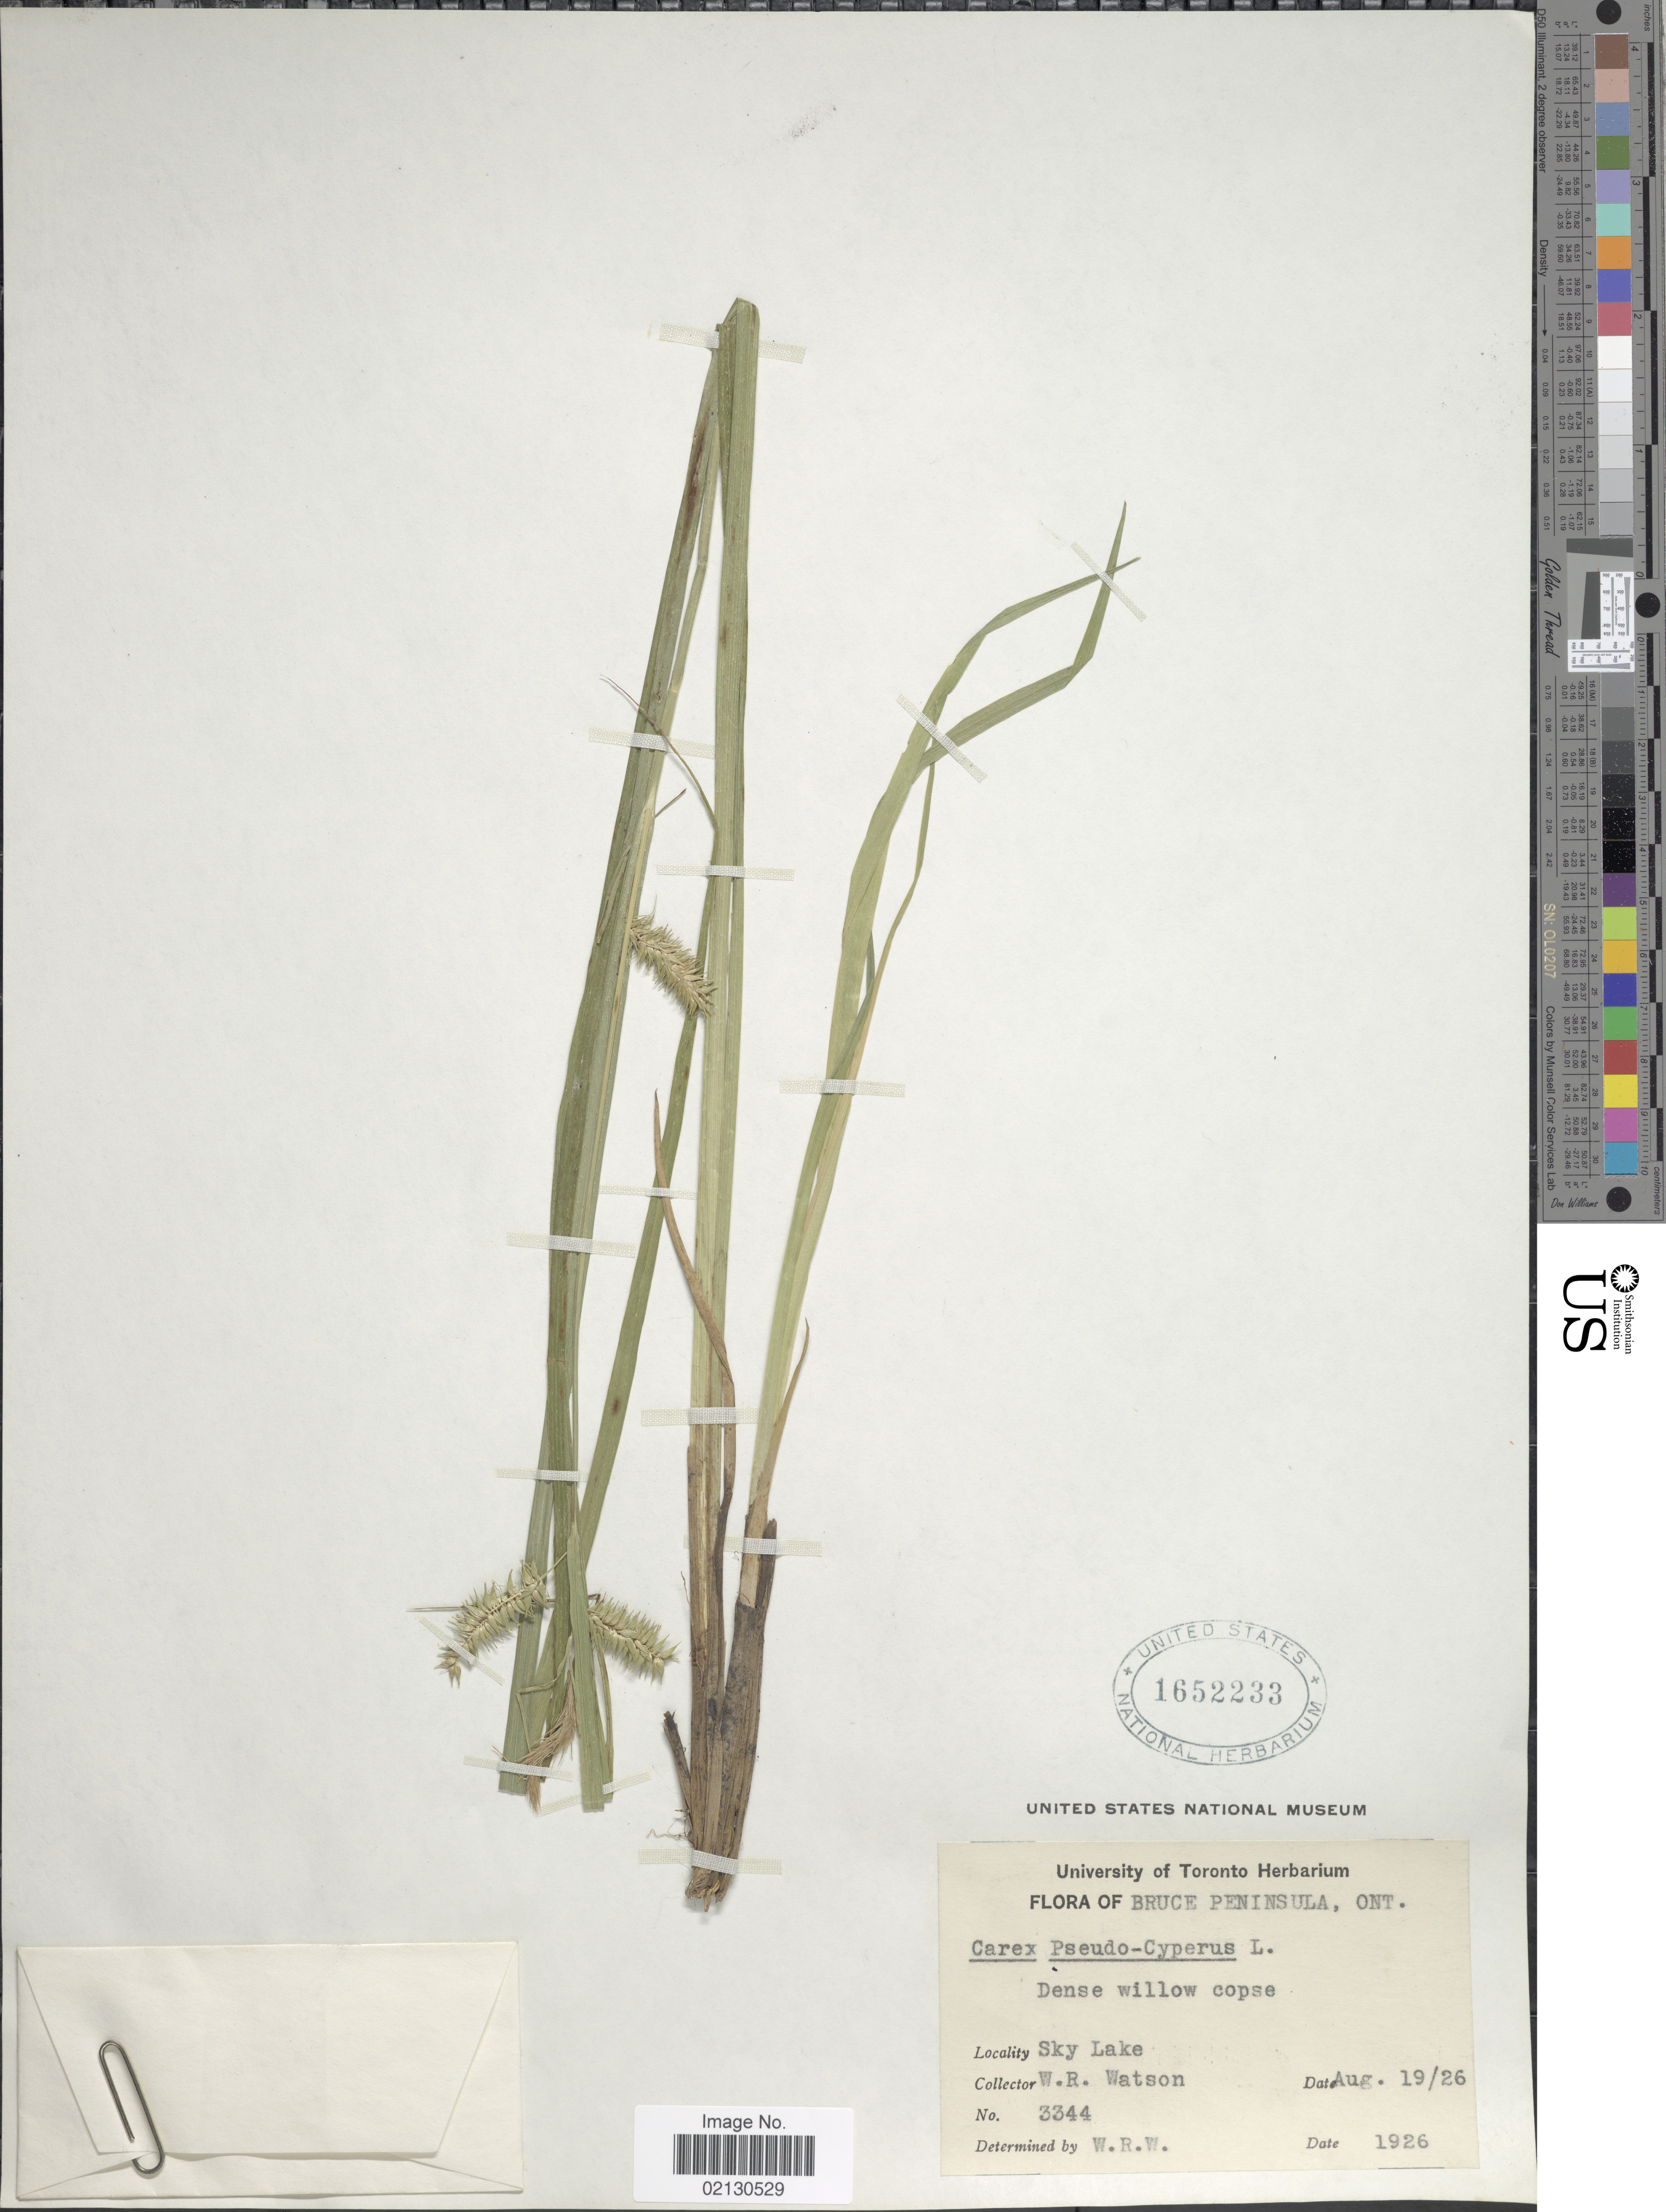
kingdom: Plantae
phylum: Tracheophyta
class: Liliopsida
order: Poales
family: Cyperaceae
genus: Carex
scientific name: Carex pseudocyperus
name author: L.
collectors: W. R. Watson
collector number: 3344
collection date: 1926-08-19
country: Canada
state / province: Ontario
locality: Bruce Peninsula. Sky Lake.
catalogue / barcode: US 1652233